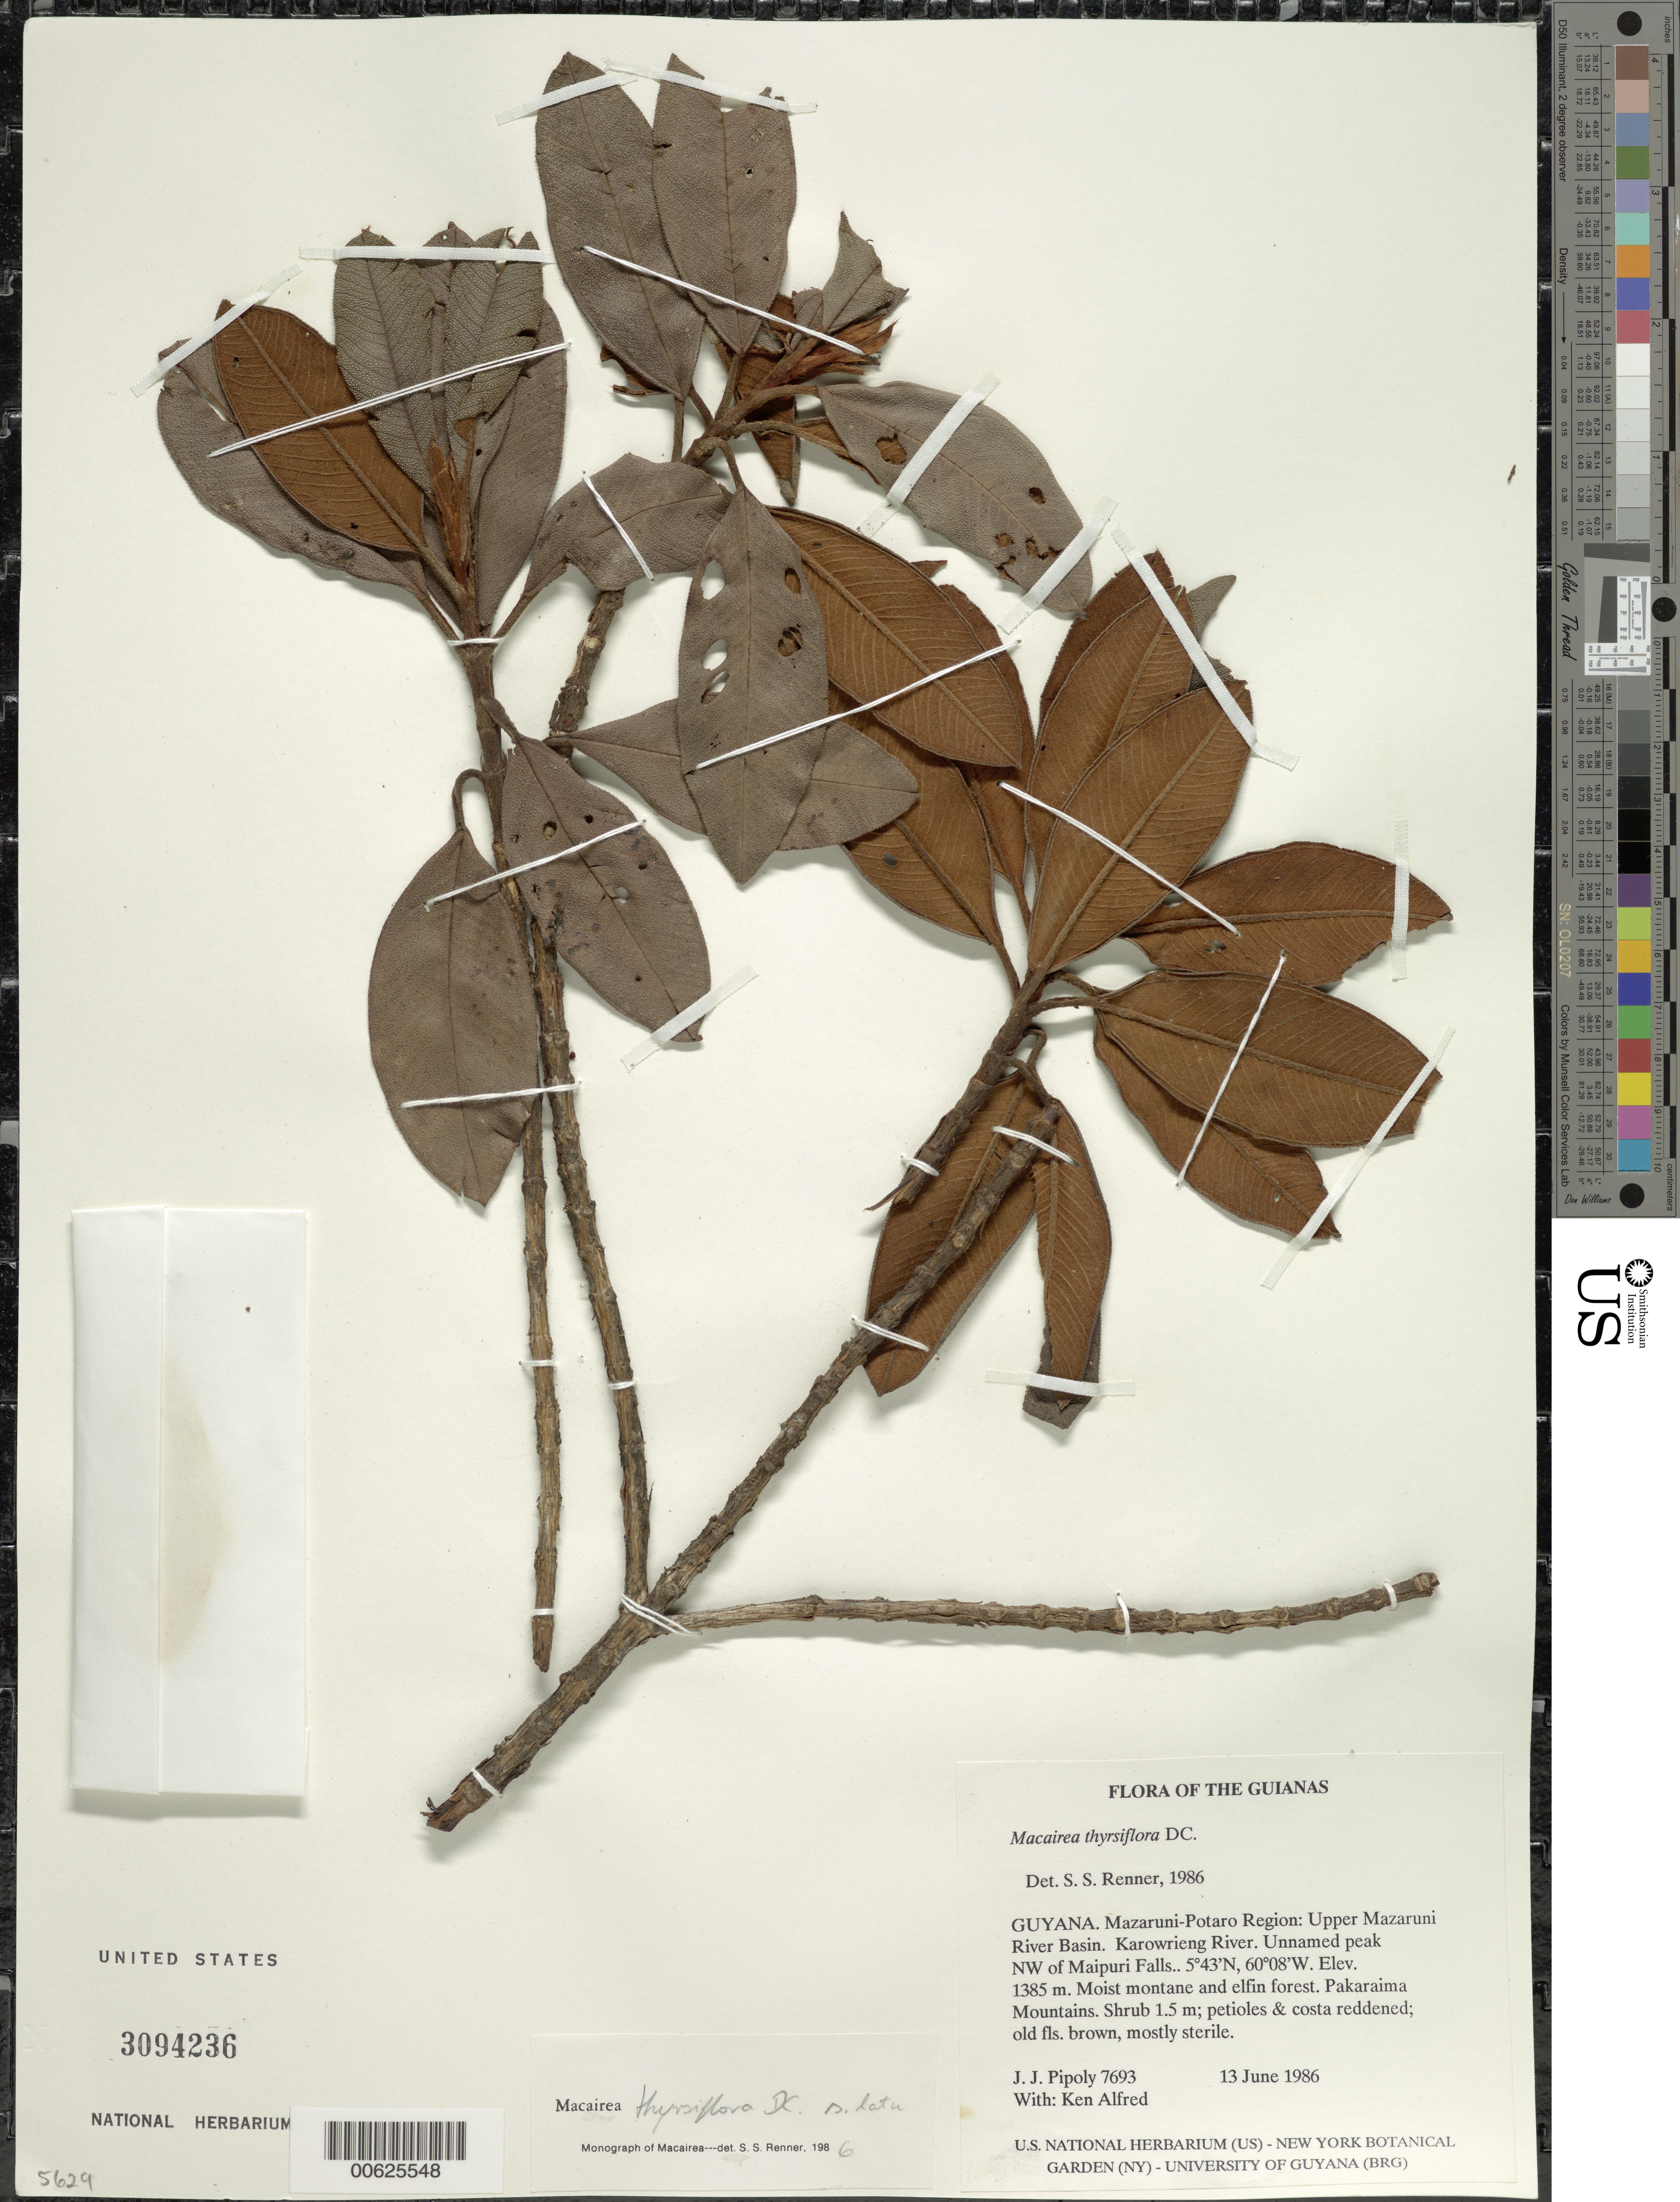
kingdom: Plantae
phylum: Tracheophyta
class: Magnoliopsida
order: Myrtales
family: Melastomataceae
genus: Macairea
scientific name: Macairea aspera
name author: N.E. Br.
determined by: Nunes da Silva, Diego, (RB), Jardim Botanico do Rio de Janeiro - Herbario (BRAZIL)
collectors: J. J. Pipoly & K. Alfred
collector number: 7693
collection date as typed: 13 June 1986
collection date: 1986-06-13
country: Guyana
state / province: Cuyuni-Mazaruni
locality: Pakaraima Mts. Upper Mazaruni River Basin. Karowrieng River. Unnamed peak NW of Maipuri Falls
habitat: Moist montane and elfin forest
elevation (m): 1385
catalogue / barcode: US 3094236